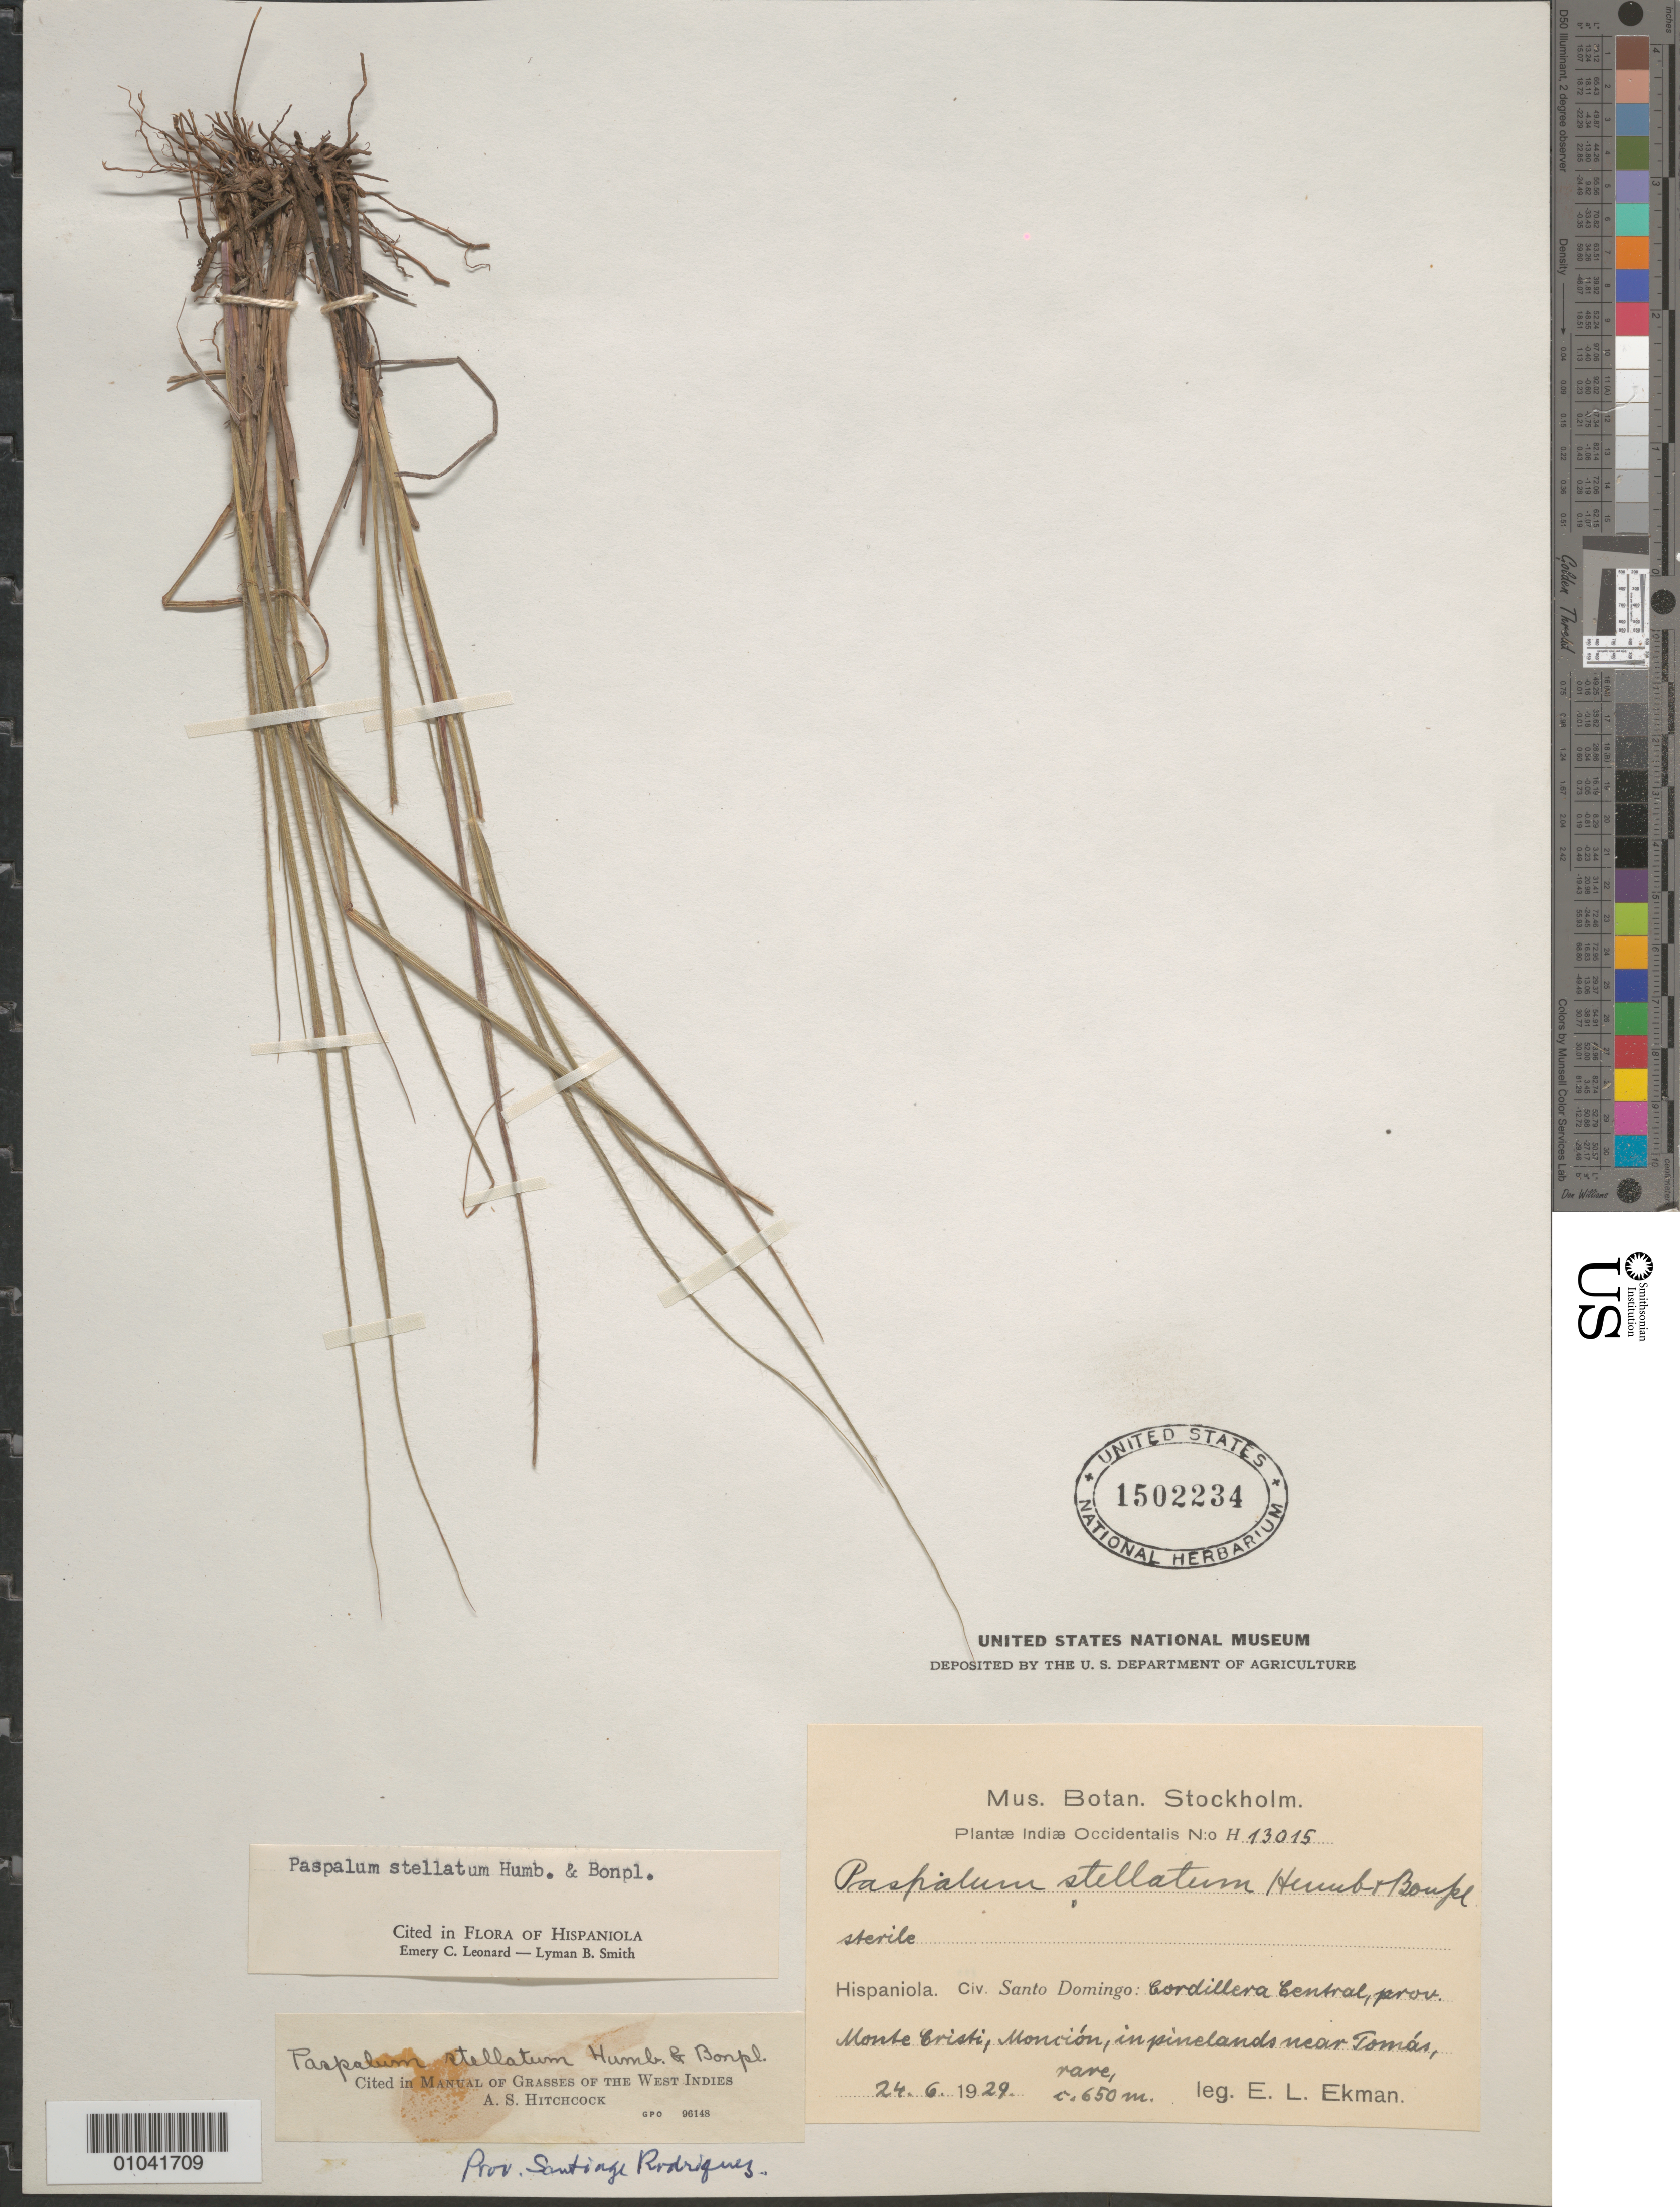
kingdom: Plantae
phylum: Tracheophyta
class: Liliopsida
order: Poales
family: Poaceae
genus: Paspalum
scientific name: Paspalum stellatum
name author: Humb. & Bonpl. ex Flüggé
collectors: E. L. Ekman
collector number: H 13015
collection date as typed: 24 Jun 1929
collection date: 1929-06-24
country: Dominican Republic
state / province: Monte Cristi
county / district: Monción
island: Hispaniola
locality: Near Tomas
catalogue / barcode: US 1502234